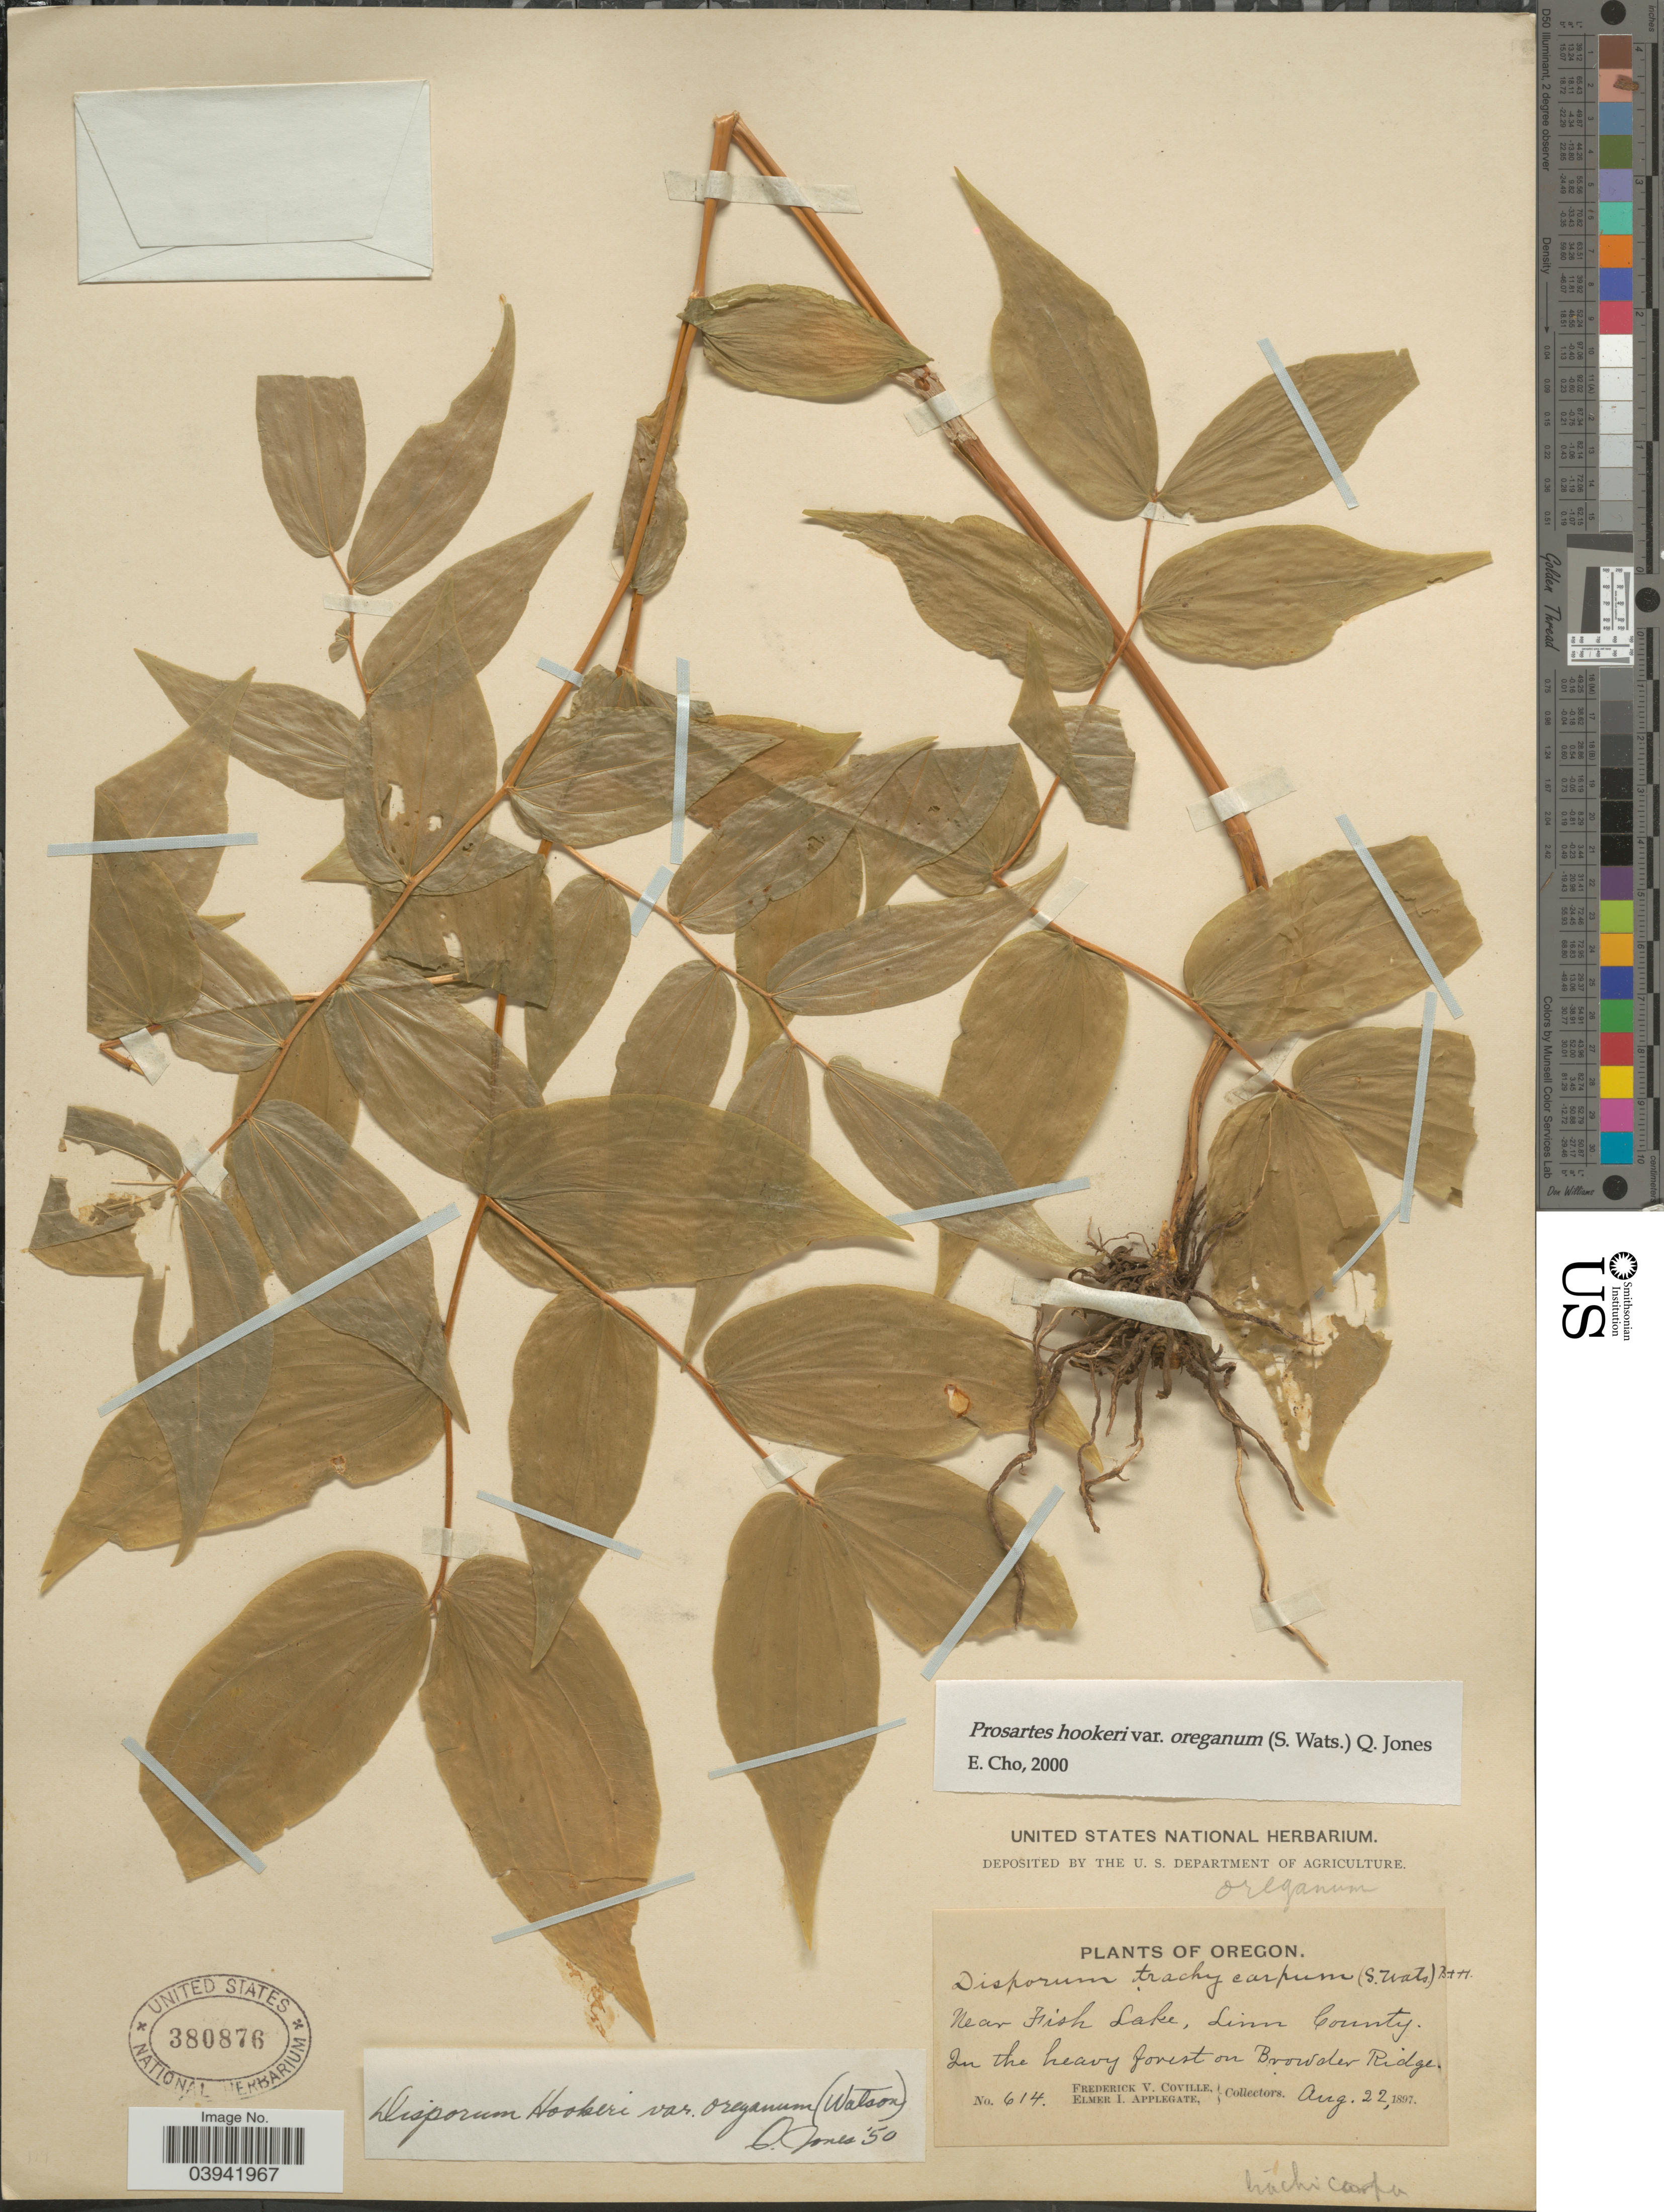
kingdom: Plantae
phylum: Tracheophyta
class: Liliopsida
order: Liliales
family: Liliaceae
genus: Prosartes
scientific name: Prosartes hookeri var. oregana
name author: (S. Watson) Kartesz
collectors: F. V. Coville & E. I. Applegate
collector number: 614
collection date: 1897-08-22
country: United States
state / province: Oregon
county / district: Linn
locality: Near Fish Lake, Linn County. In the heavy forest on Browder Ridge.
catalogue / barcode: US 380876